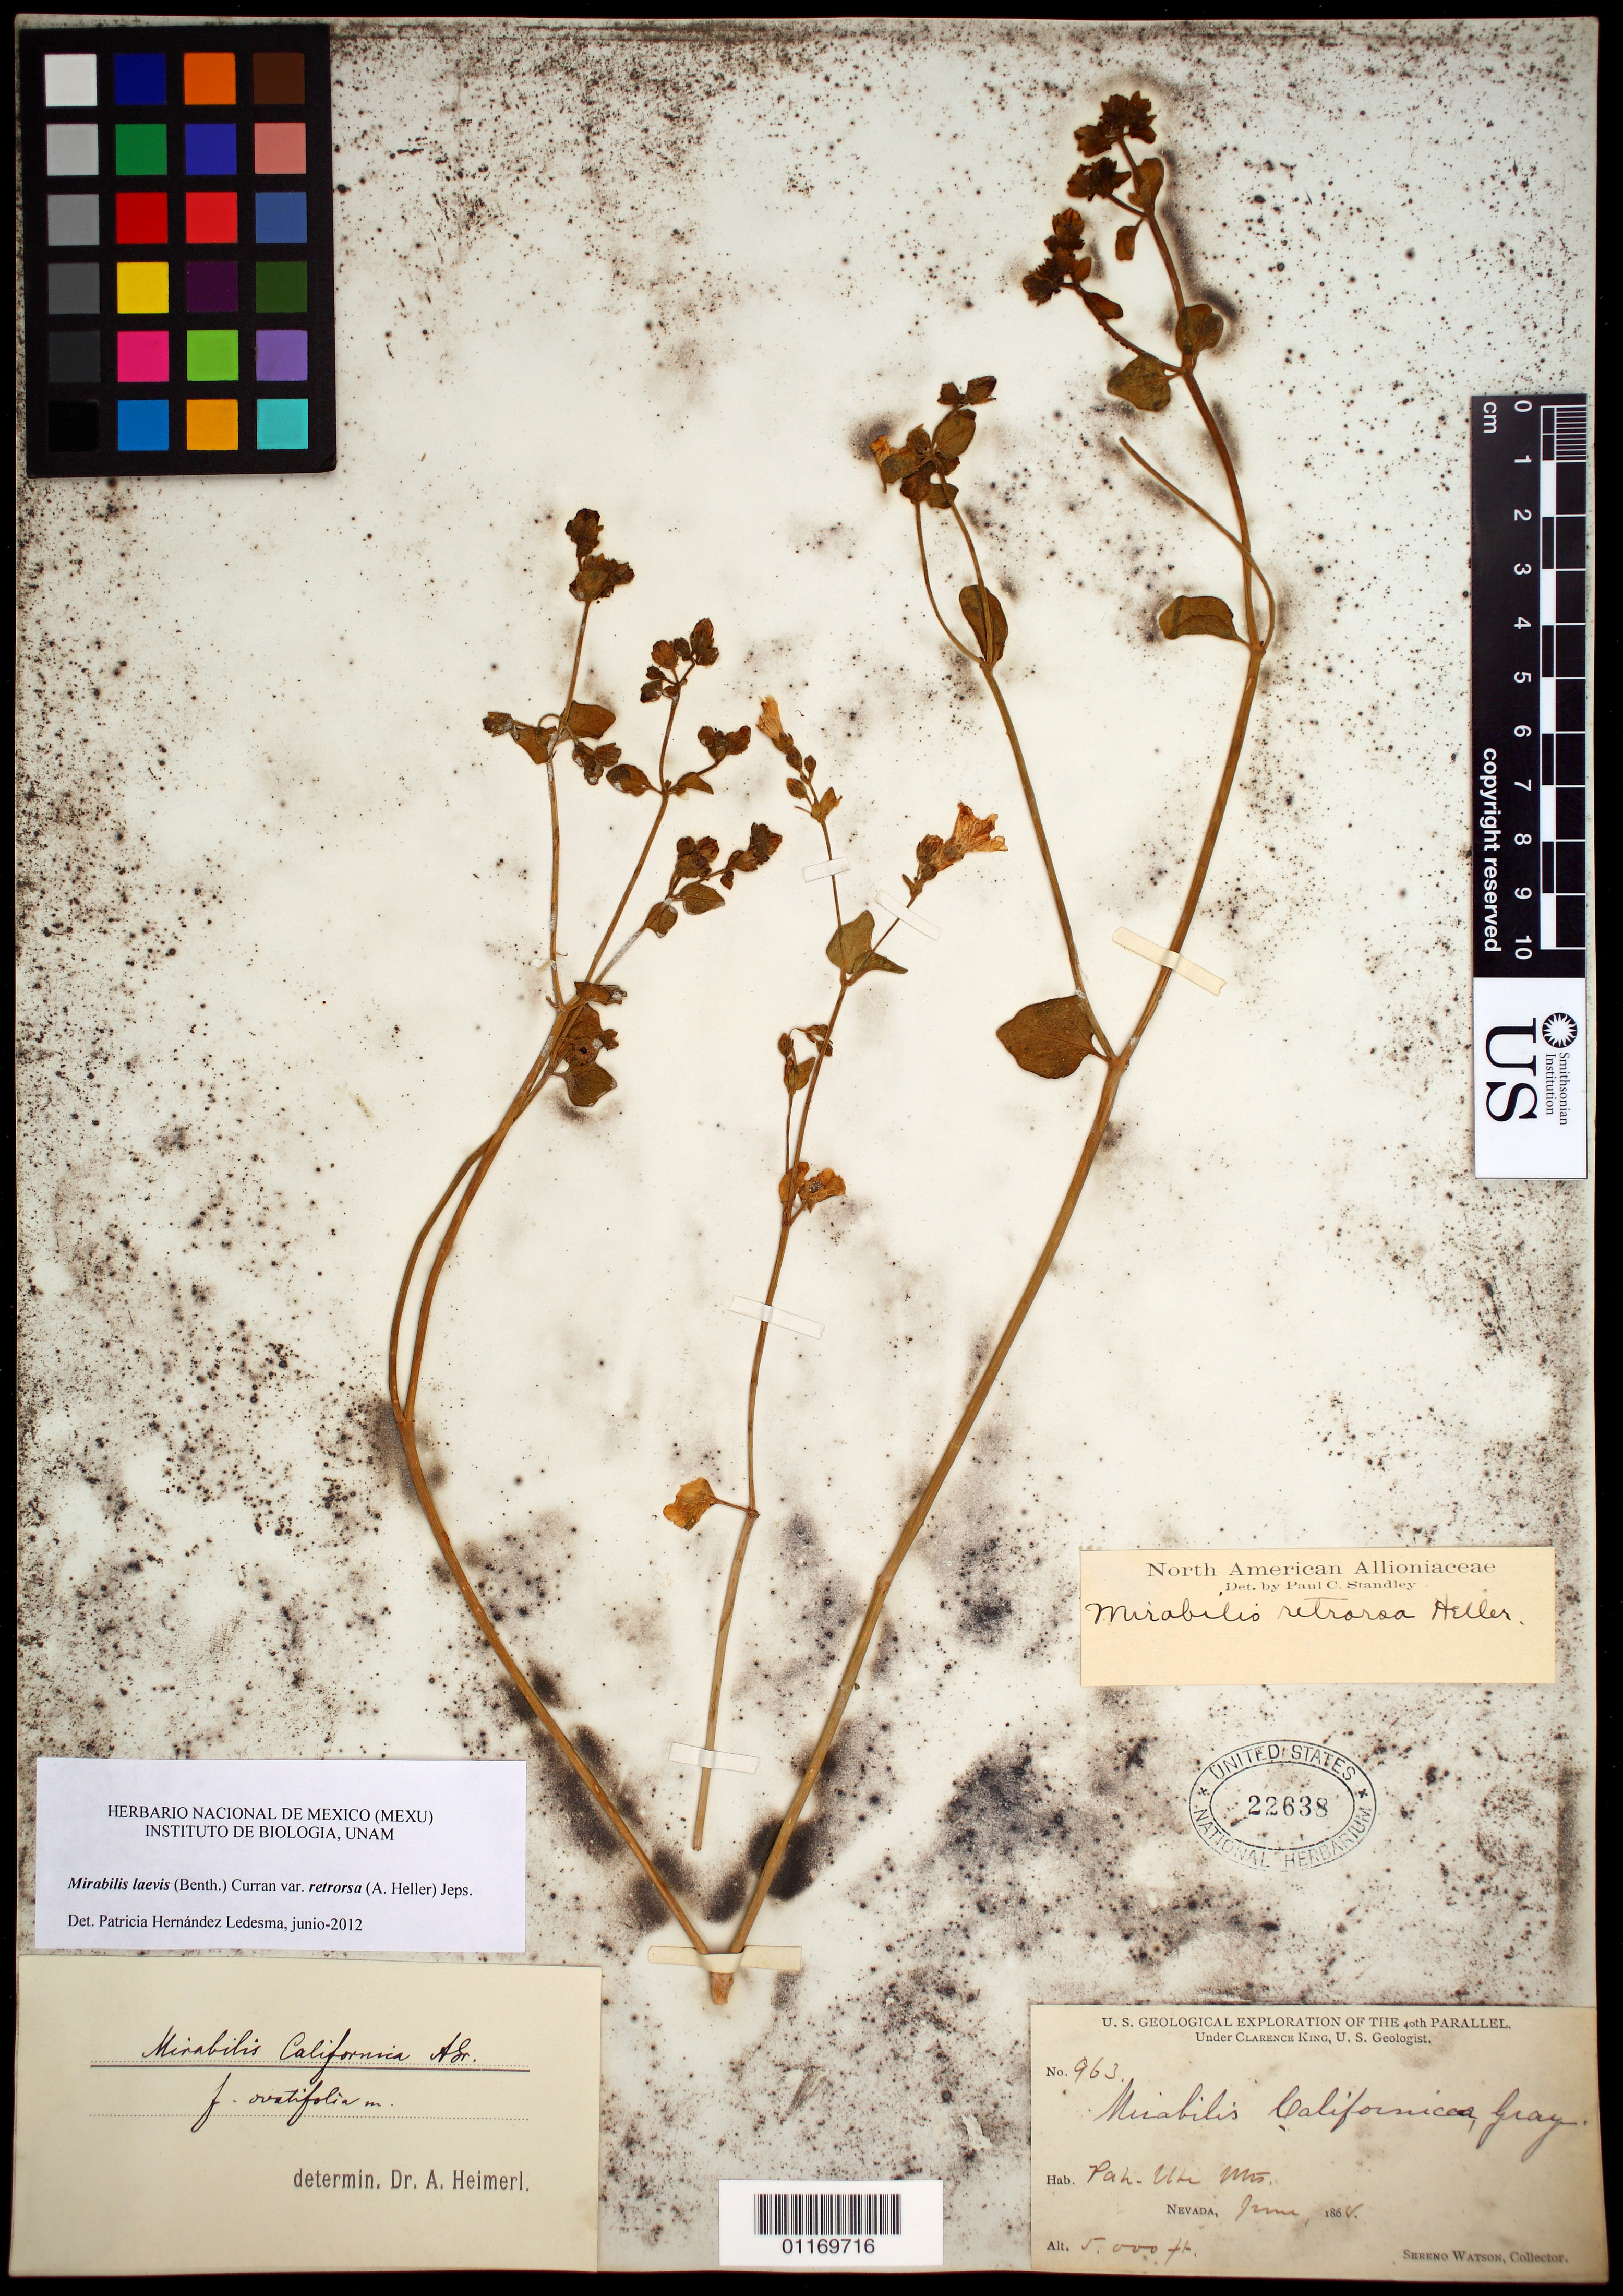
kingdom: Plantae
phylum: Tracheophyta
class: Magnoliopsida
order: Caryophyllales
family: Nyctaginaceae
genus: Mirabilis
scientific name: Mirabilis laevis var. retrorsa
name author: (A. Heller) Jeps.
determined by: Hernández-Ledesma, Patricia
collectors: S. Watson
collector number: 963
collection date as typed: Jun 1868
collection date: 1868-06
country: United States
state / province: Nevada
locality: Pah-hue Mountains.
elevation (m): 1524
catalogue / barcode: US 22638